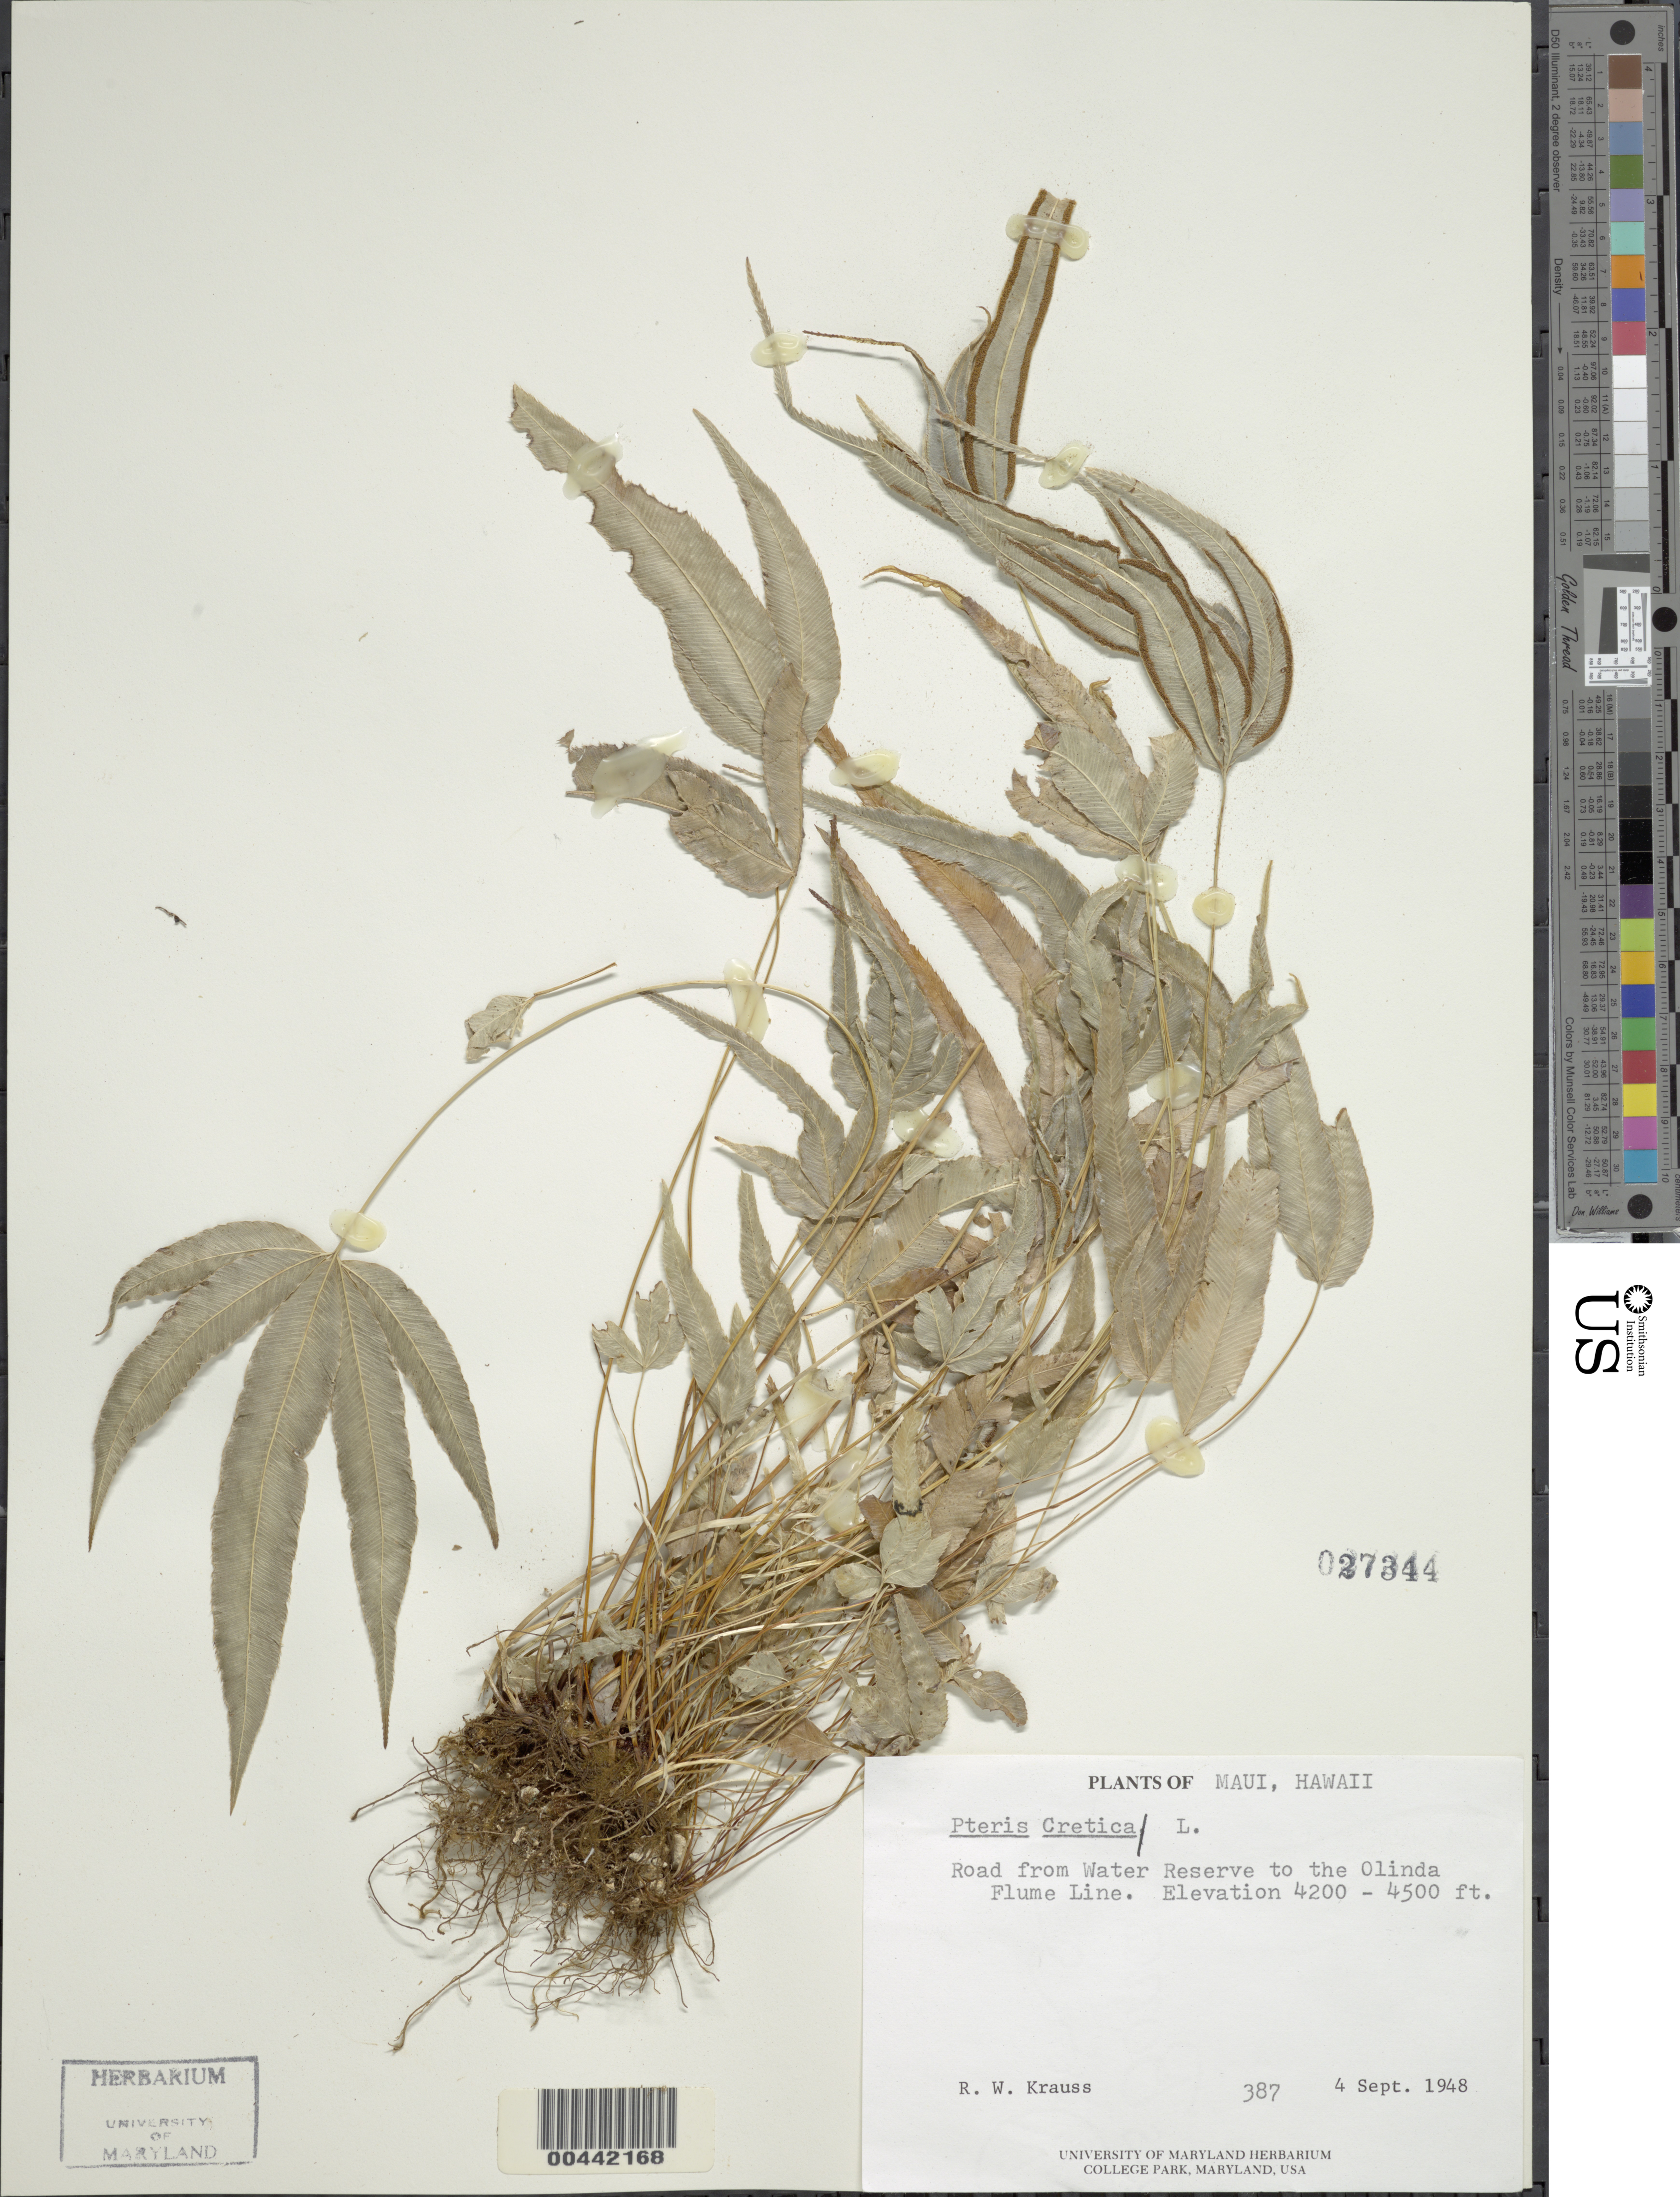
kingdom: Plantae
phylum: Tracheophyta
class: Polypodiopsida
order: Polypodiales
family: Pteridaceae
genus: Pteris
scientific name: Pteris cretica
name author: L.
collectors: R. Krauss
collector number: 387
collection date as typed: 4 Sep 1948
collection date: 1948-09-04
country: United States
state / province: Hawaii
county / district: Maui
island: Maui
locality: Road from Water Reserve to the Olinda Flume Line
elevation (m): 1280